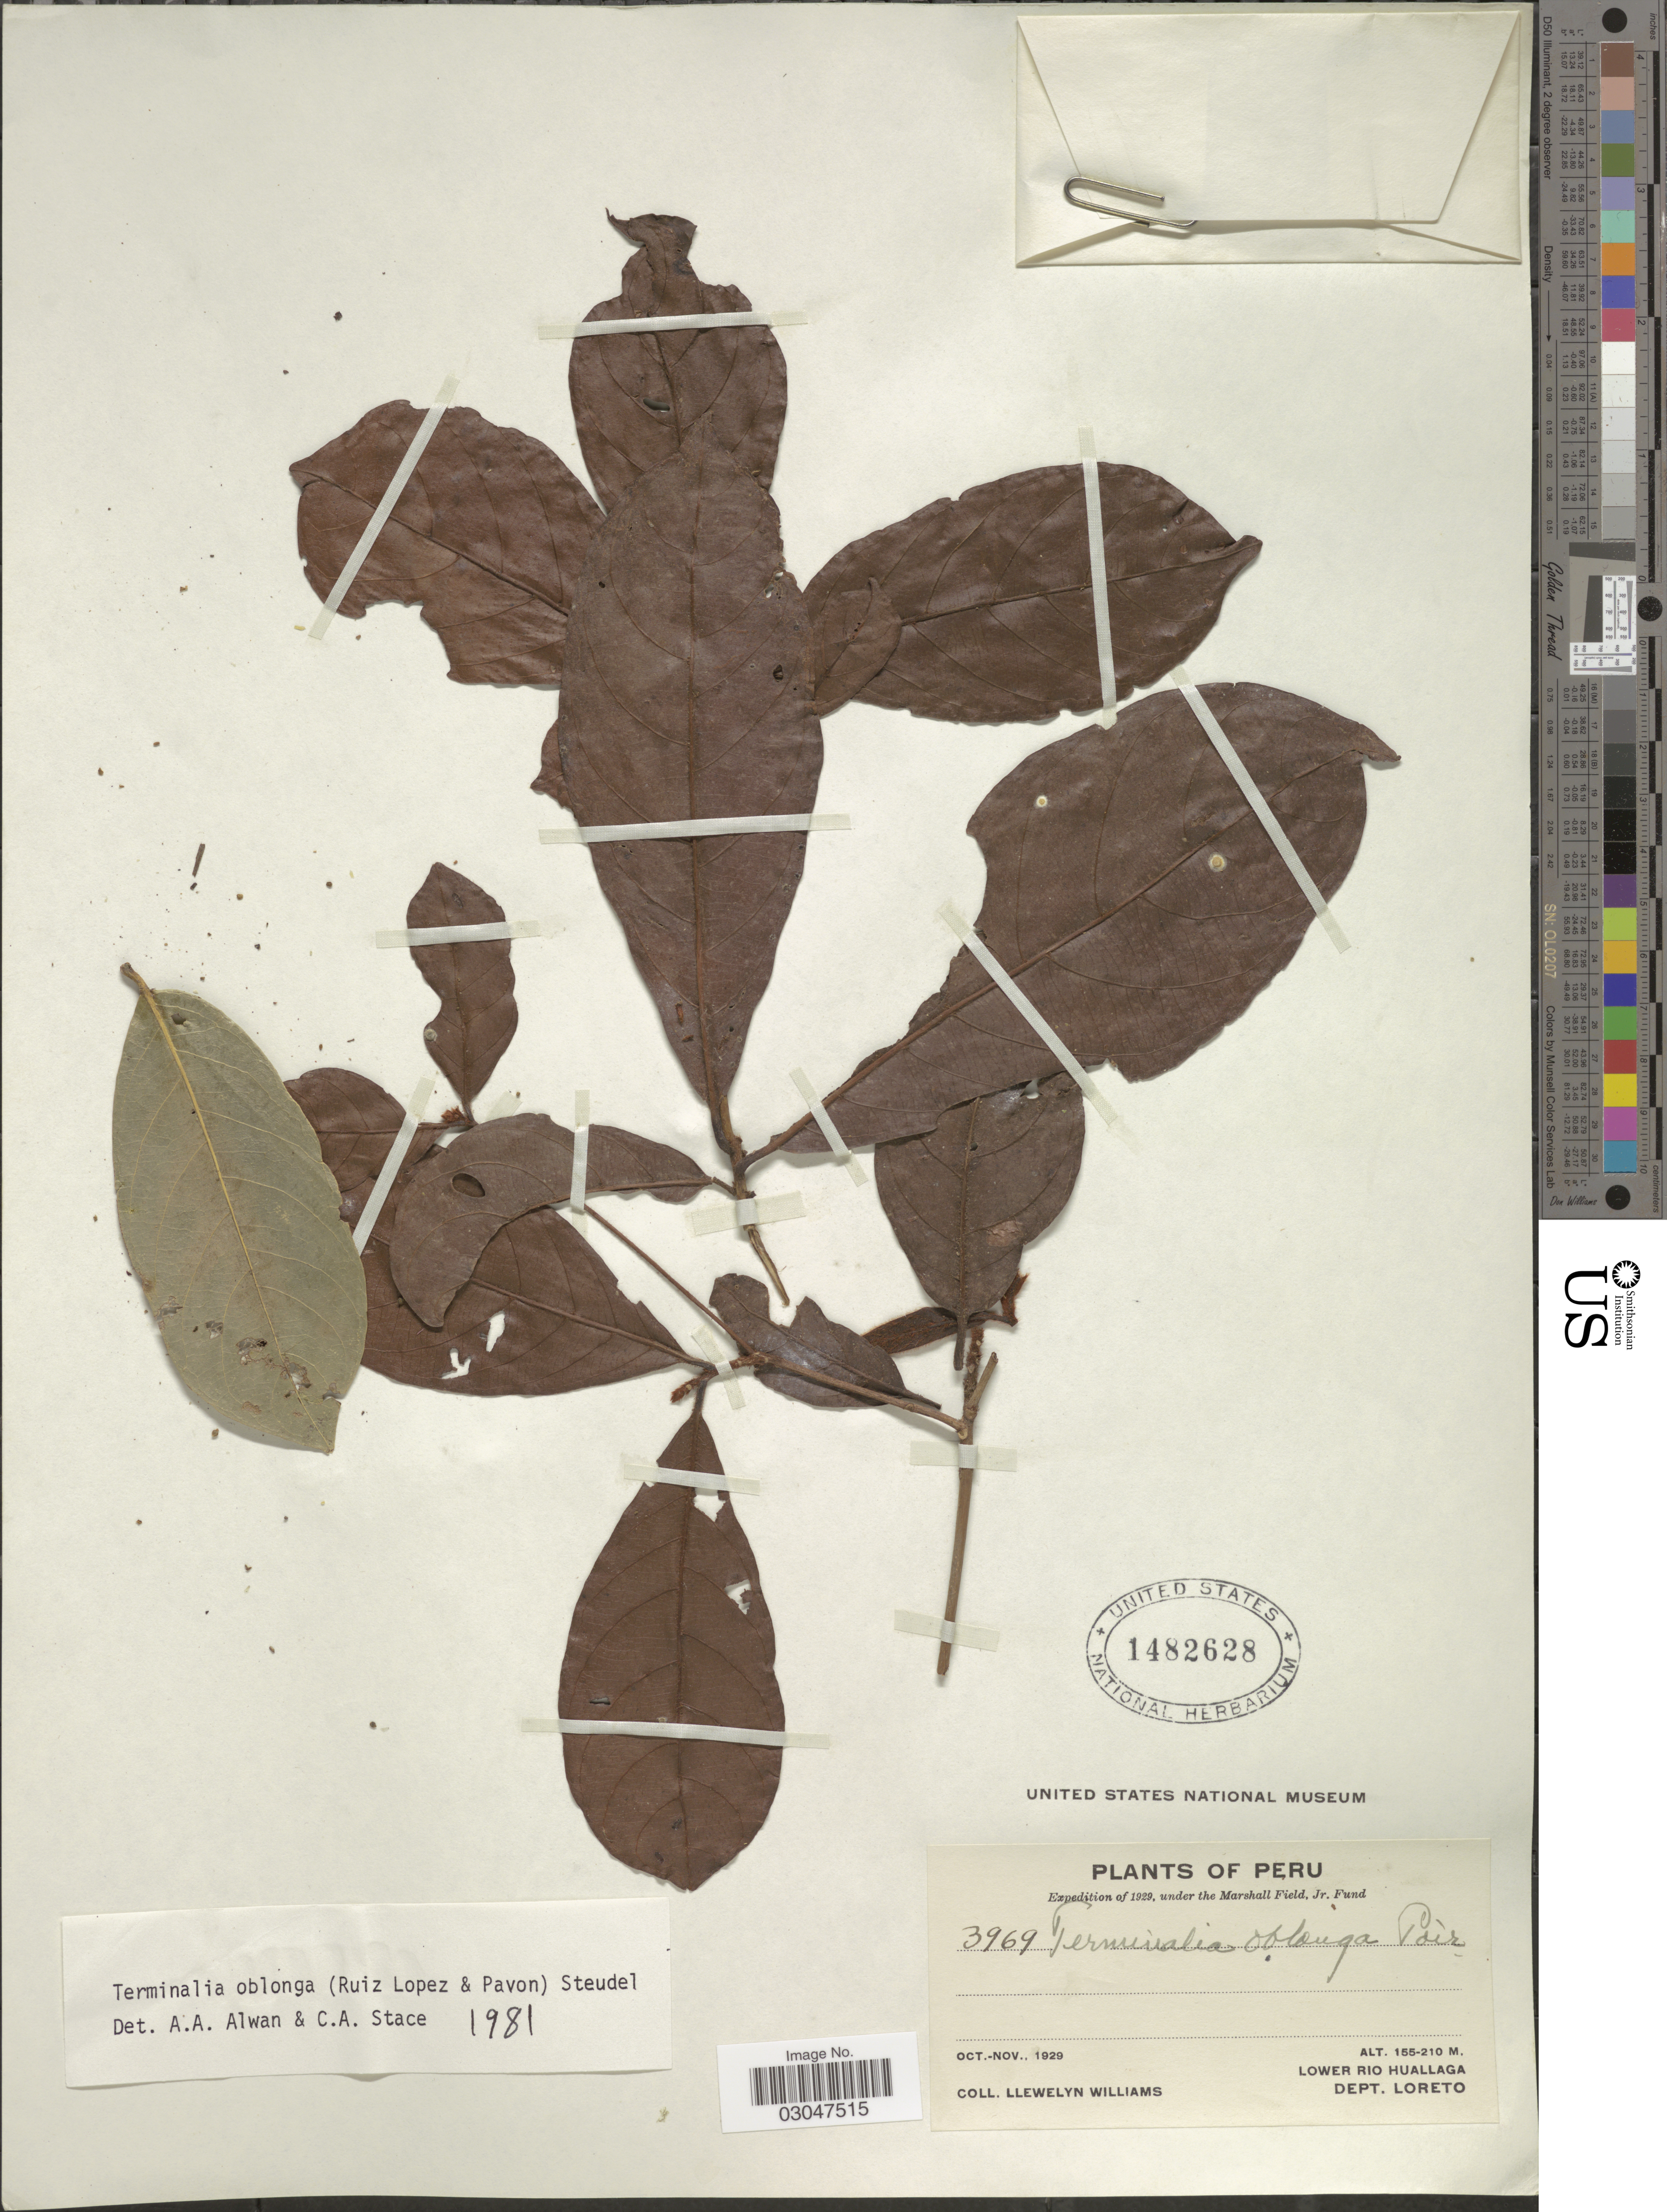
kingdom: Plantae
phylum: Tracheophyta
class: Magnoliopsida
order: Myrtales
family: Combretaceae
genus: Terminalia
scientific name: Terminalia oblonga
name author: (Ruiz & Pav.) Steud.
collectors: Ll. Williams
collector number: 3969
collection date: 1929-10/1929-11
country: Peru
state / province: Loreto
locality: Lower Rio Huallaga. Dept. Loreto.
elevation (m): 155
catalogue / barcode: US 1482628